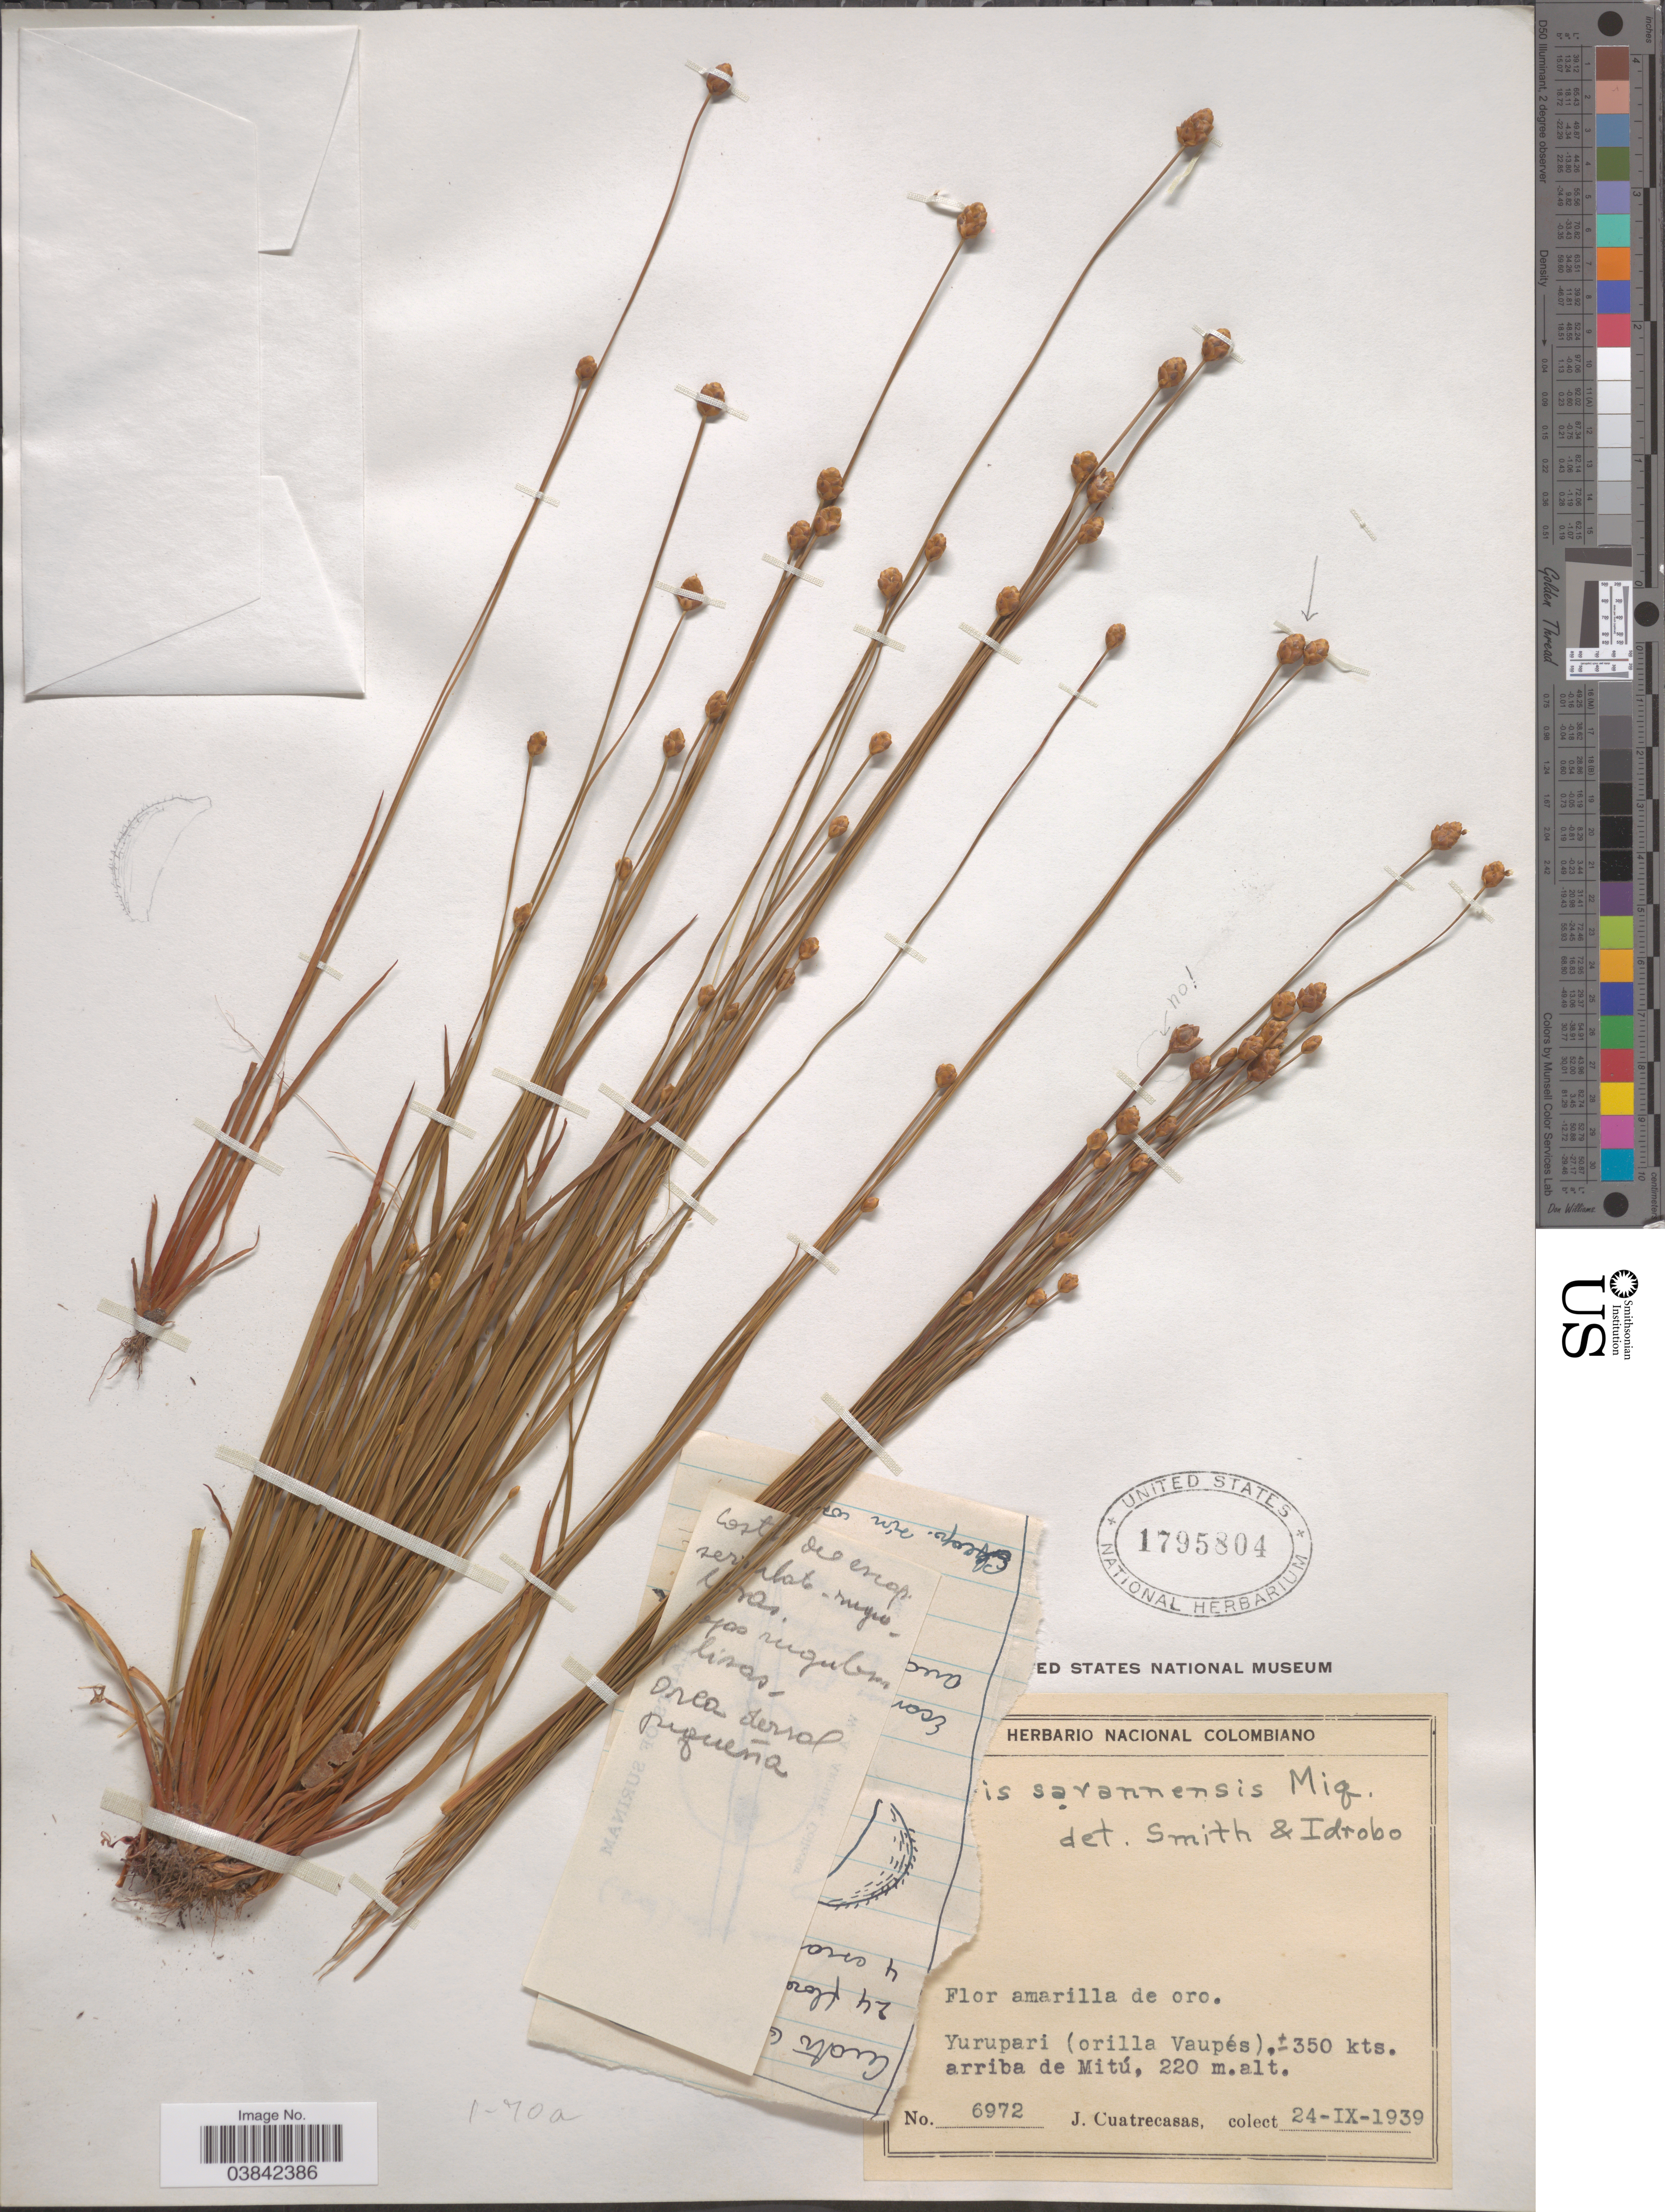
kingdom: Plantae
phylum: Tracheophyta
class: Liliopsida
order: Poales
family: Xyridaceae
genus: Xyris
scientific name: Xyris savanensis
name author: Miq.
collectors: J. Cuatrecasas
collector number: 6972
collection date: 1939-09-24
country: Colombia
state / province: Vaupés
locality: Yurupari (orilla Vaupés), 350 kts. arriba de Mitú.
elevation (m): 220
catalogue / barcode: US 1795804